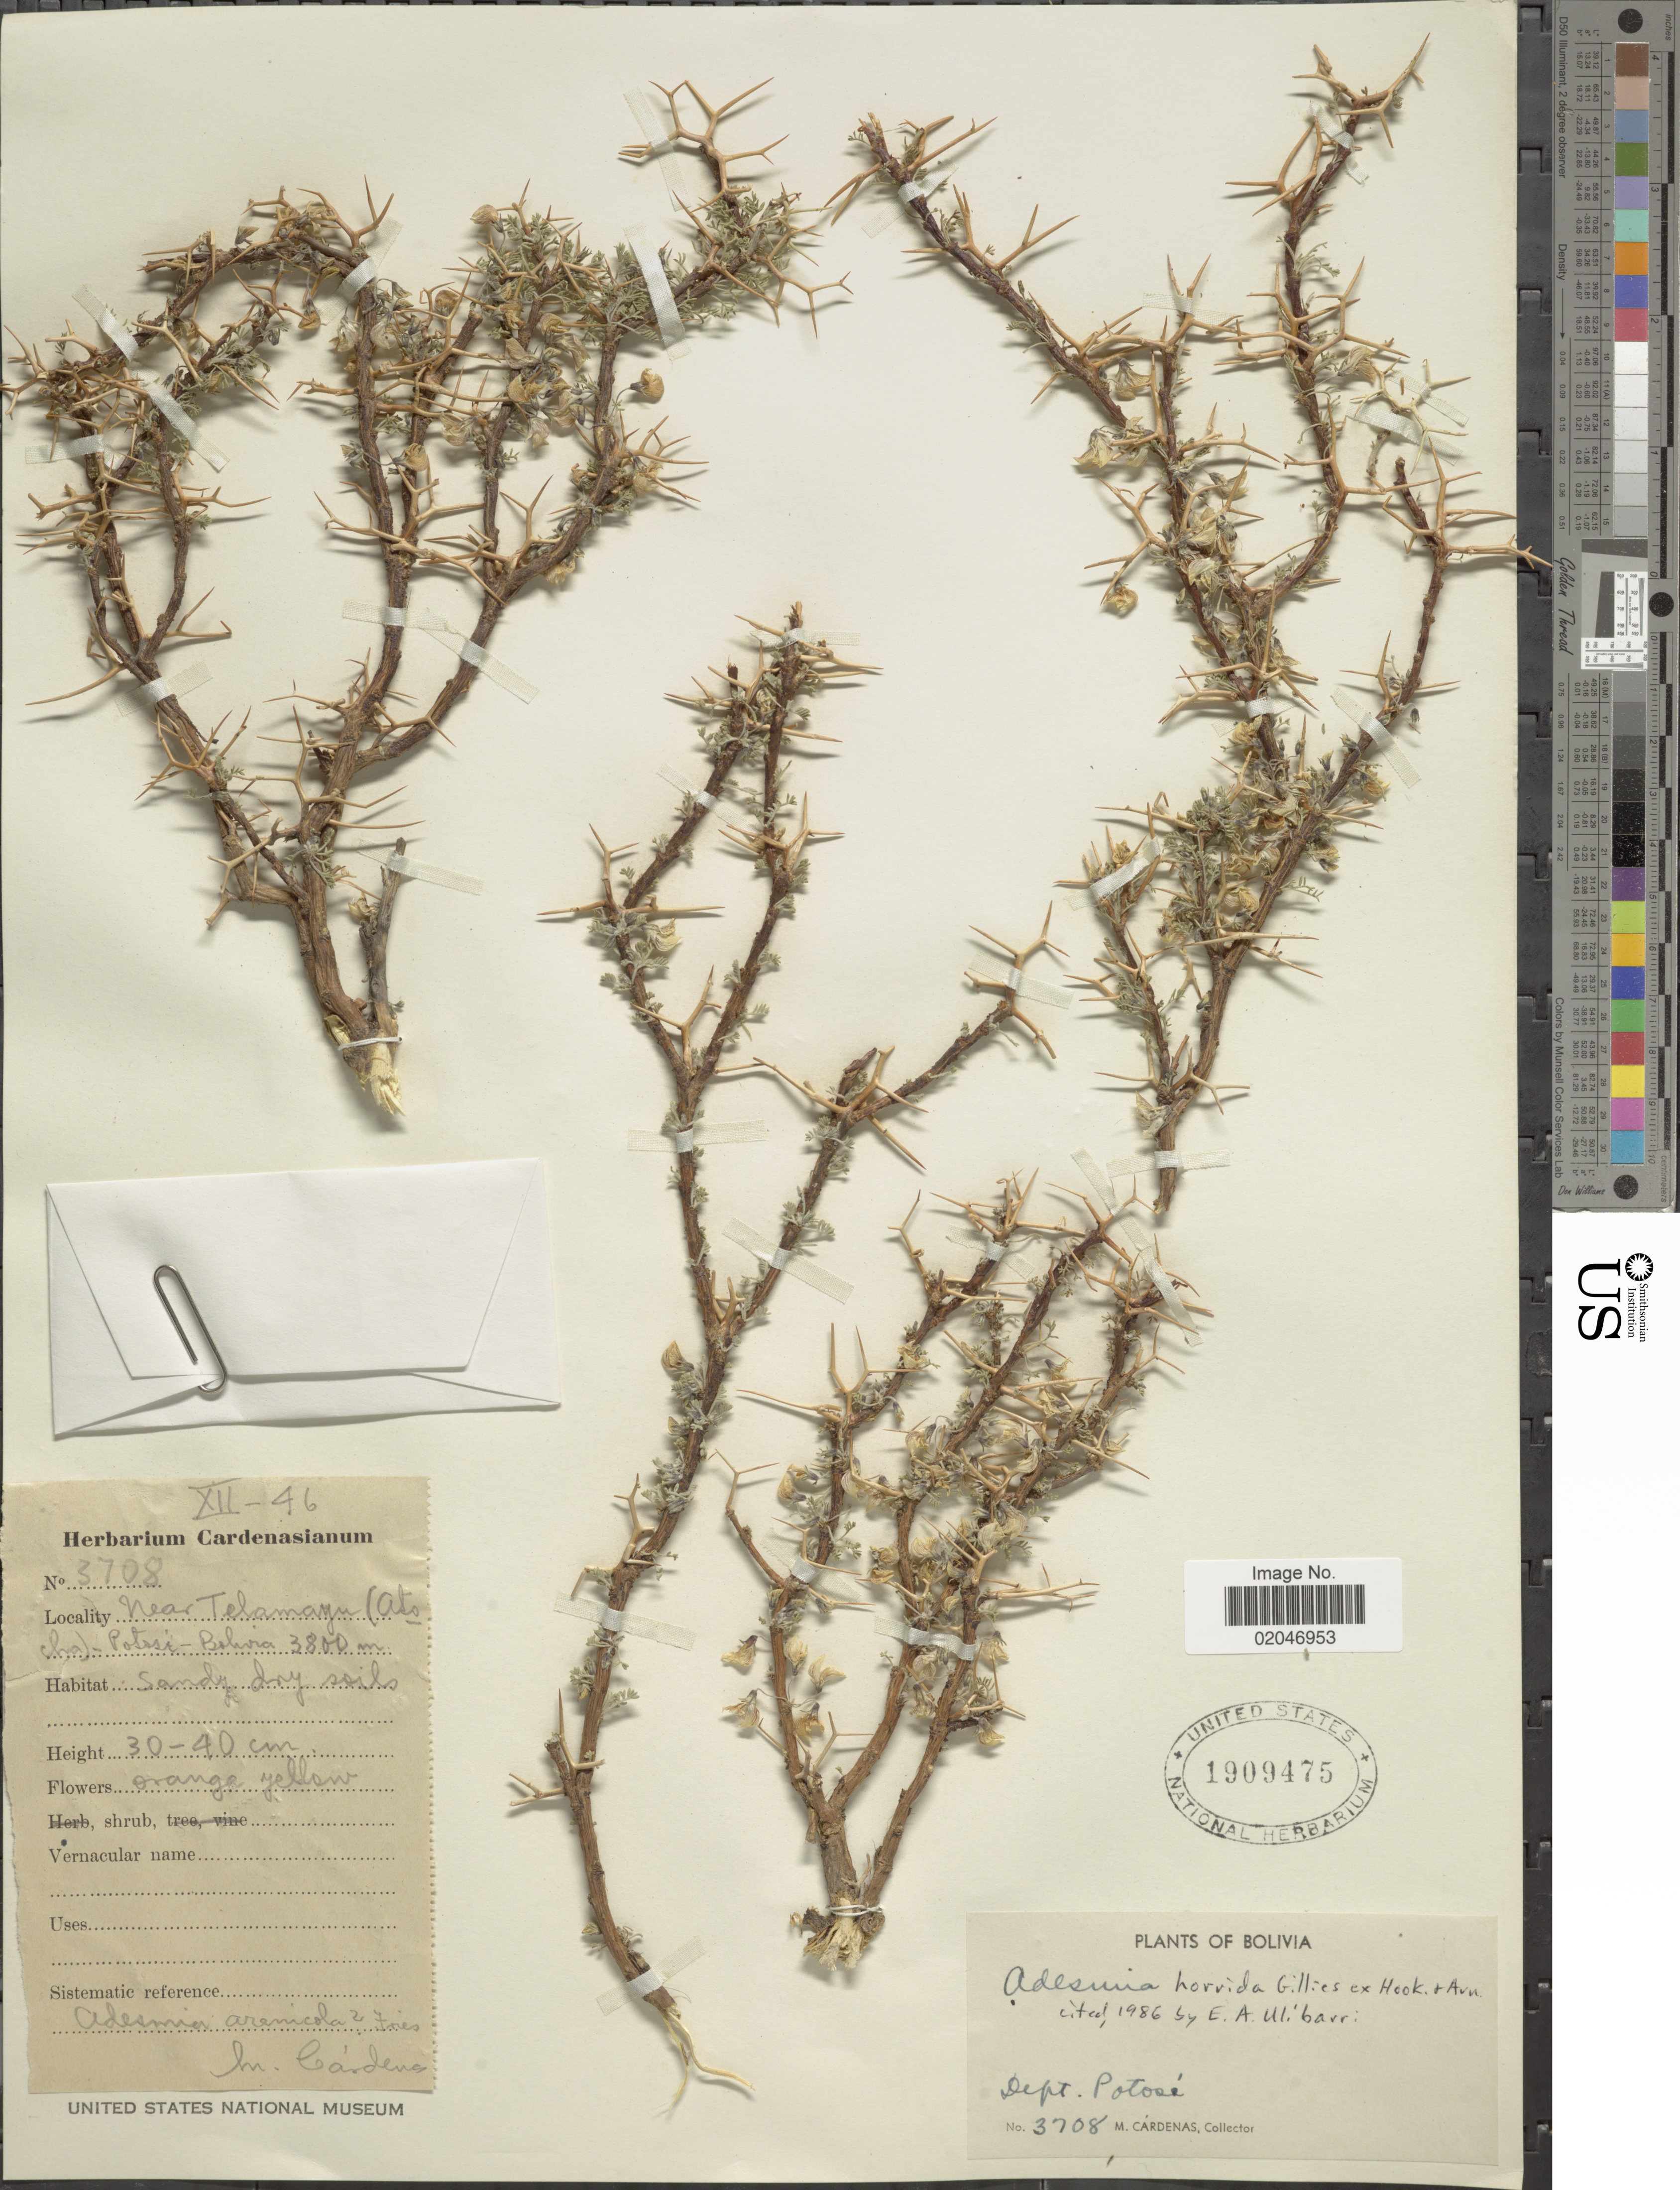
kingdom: Plantae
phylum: Tracheophyta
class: Magnoliopsida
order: Fabales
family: Fabaceae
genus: Adesmia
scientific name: Adesmia horrida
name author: Gillies ex Hook. & Arn.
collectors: M. Cárdenas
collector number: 3708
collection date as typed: Transcribed d/m/y: /12/46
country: Bolivia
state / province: Potosi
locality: Near Telamayu (Atocha), Potosi sandy dry hills.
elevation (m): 3800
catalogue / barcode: US 1909475